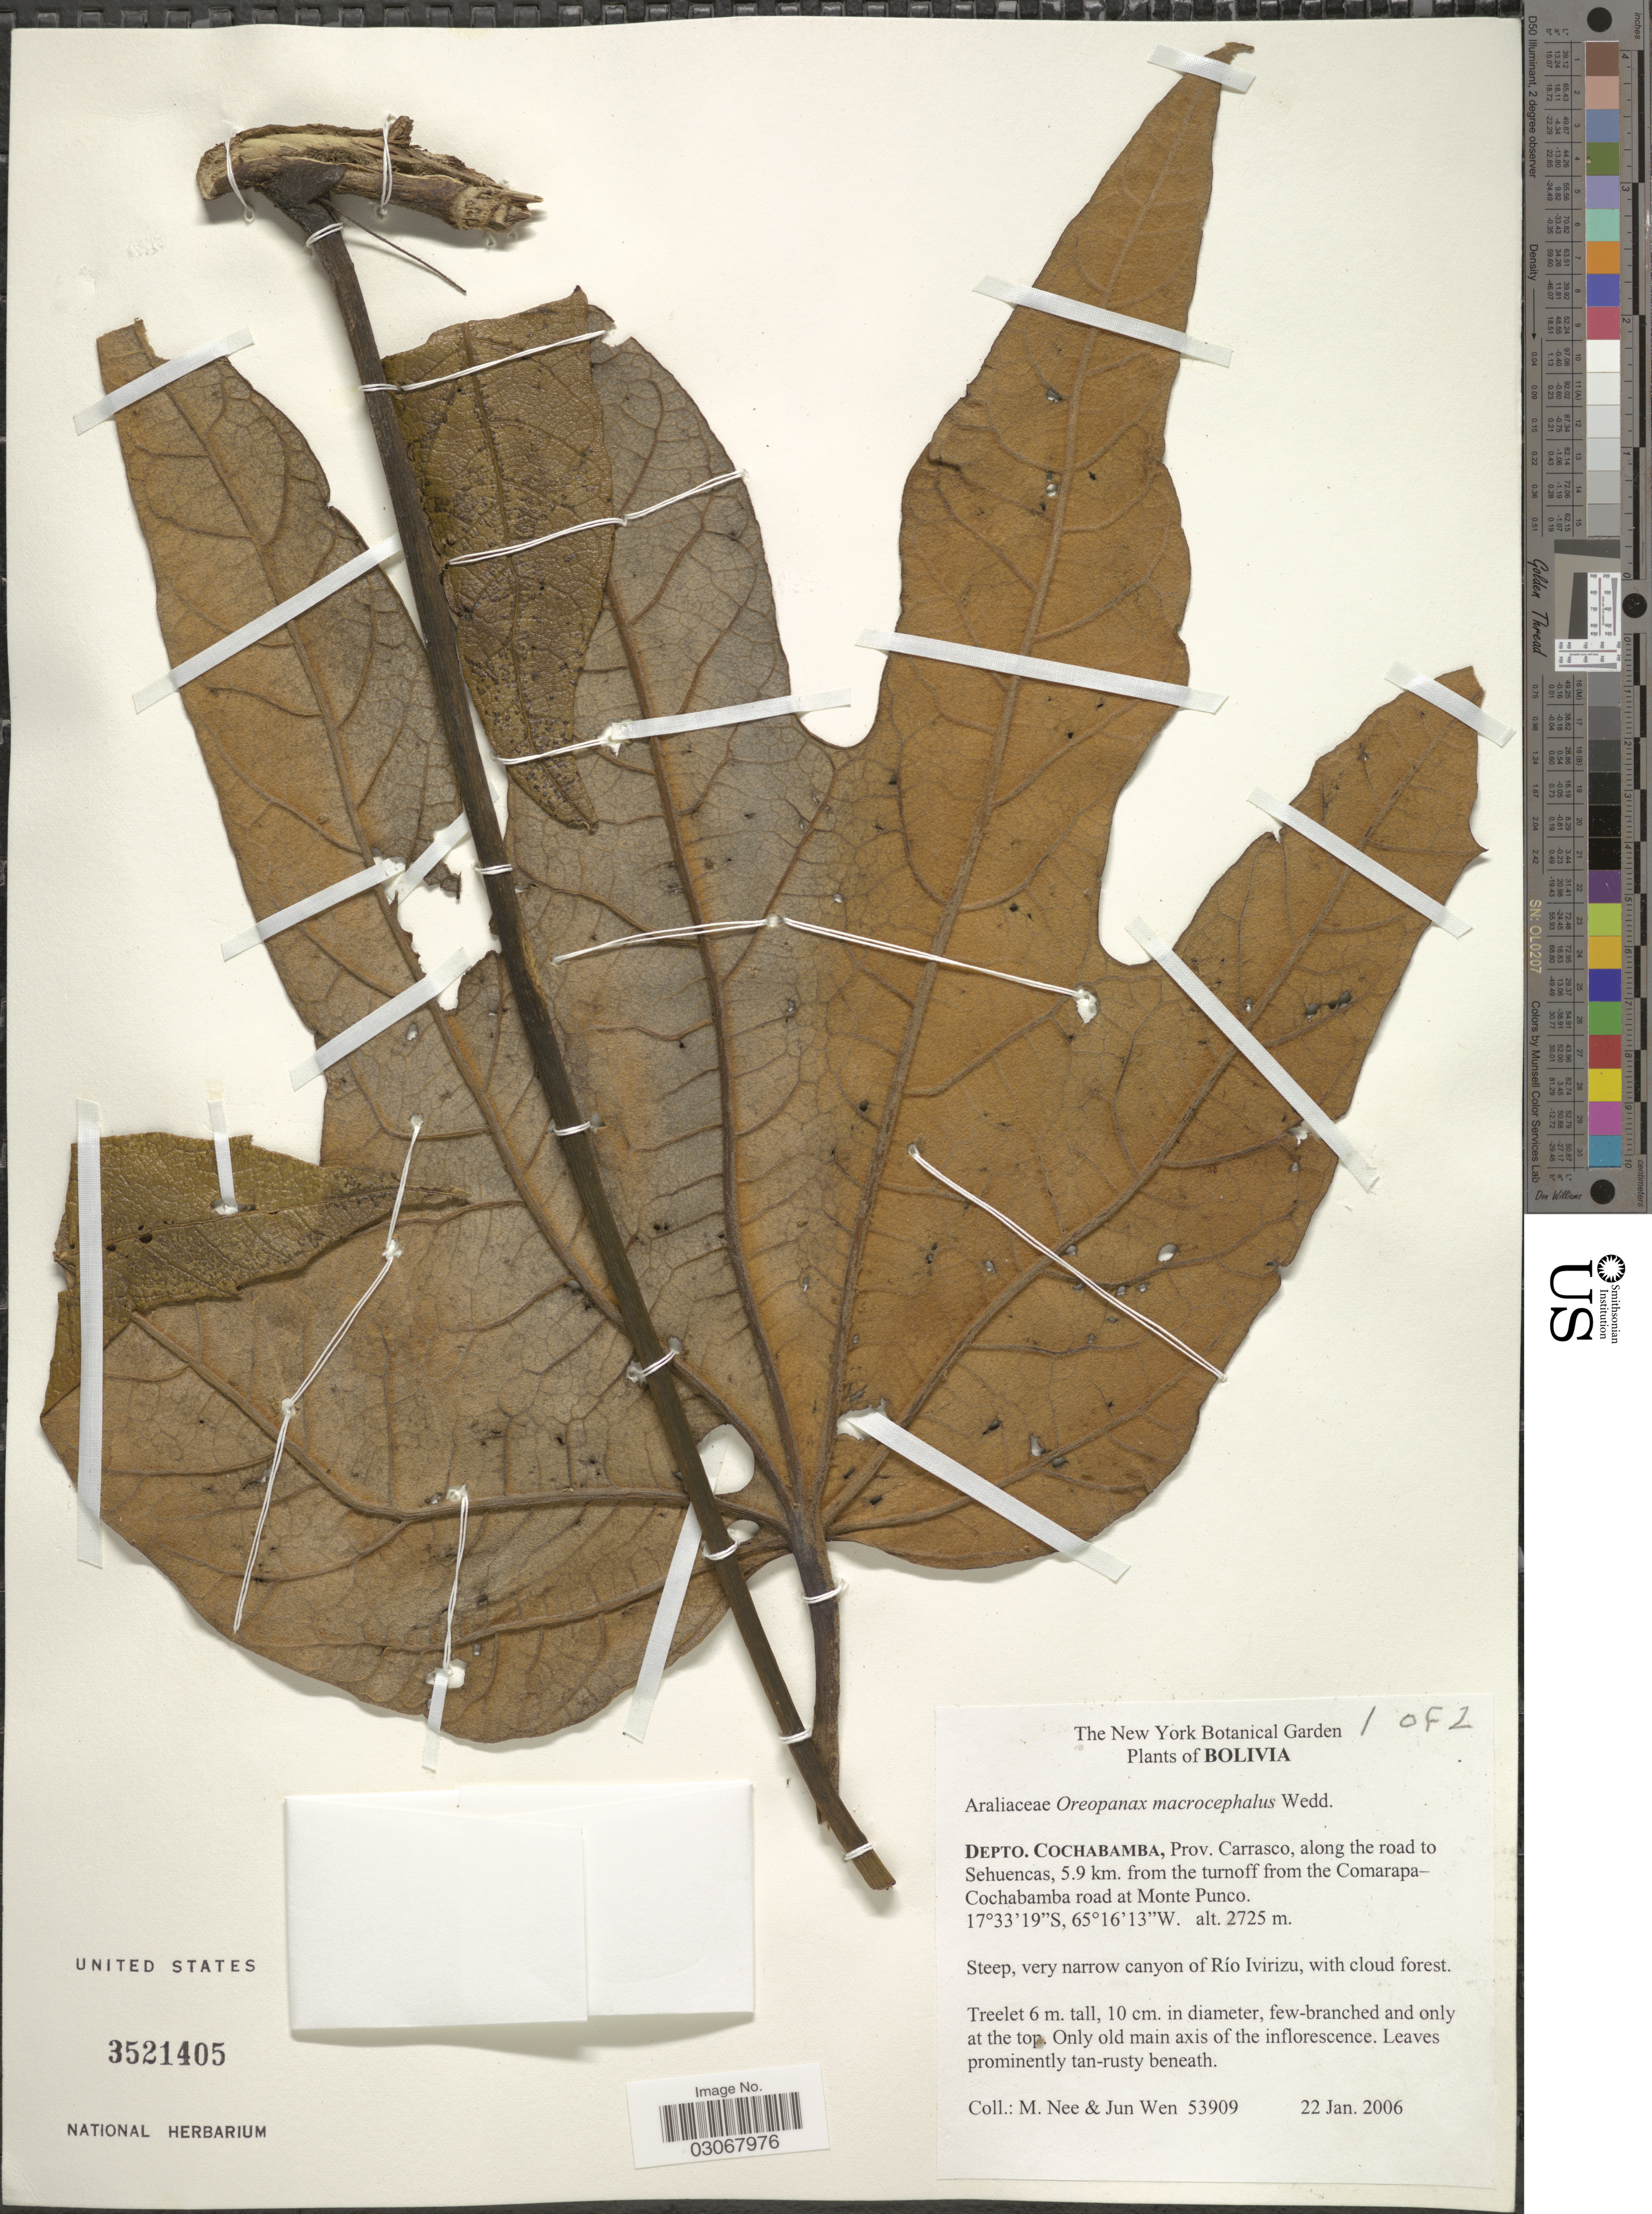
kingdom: Plantae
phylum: Tracheophyta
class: Magnoliopsida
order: Apiales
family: Araliaceae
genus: Oreopanax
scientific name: Oreopanax macrocephalus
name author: Decne. & Planch. ex Wedd.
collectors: M. Nee & J. Wen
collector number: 53909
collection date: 2006-01-22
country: Bolivia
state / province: Cochabamba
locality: Depto. Cochabamba, Prov. Carrasco, along the road to Sehuencas, 5.9 km. from the turnoff from the Comarapa-Cochabamba road at Monte Punco.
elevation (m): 2725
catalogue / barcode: US 3521405